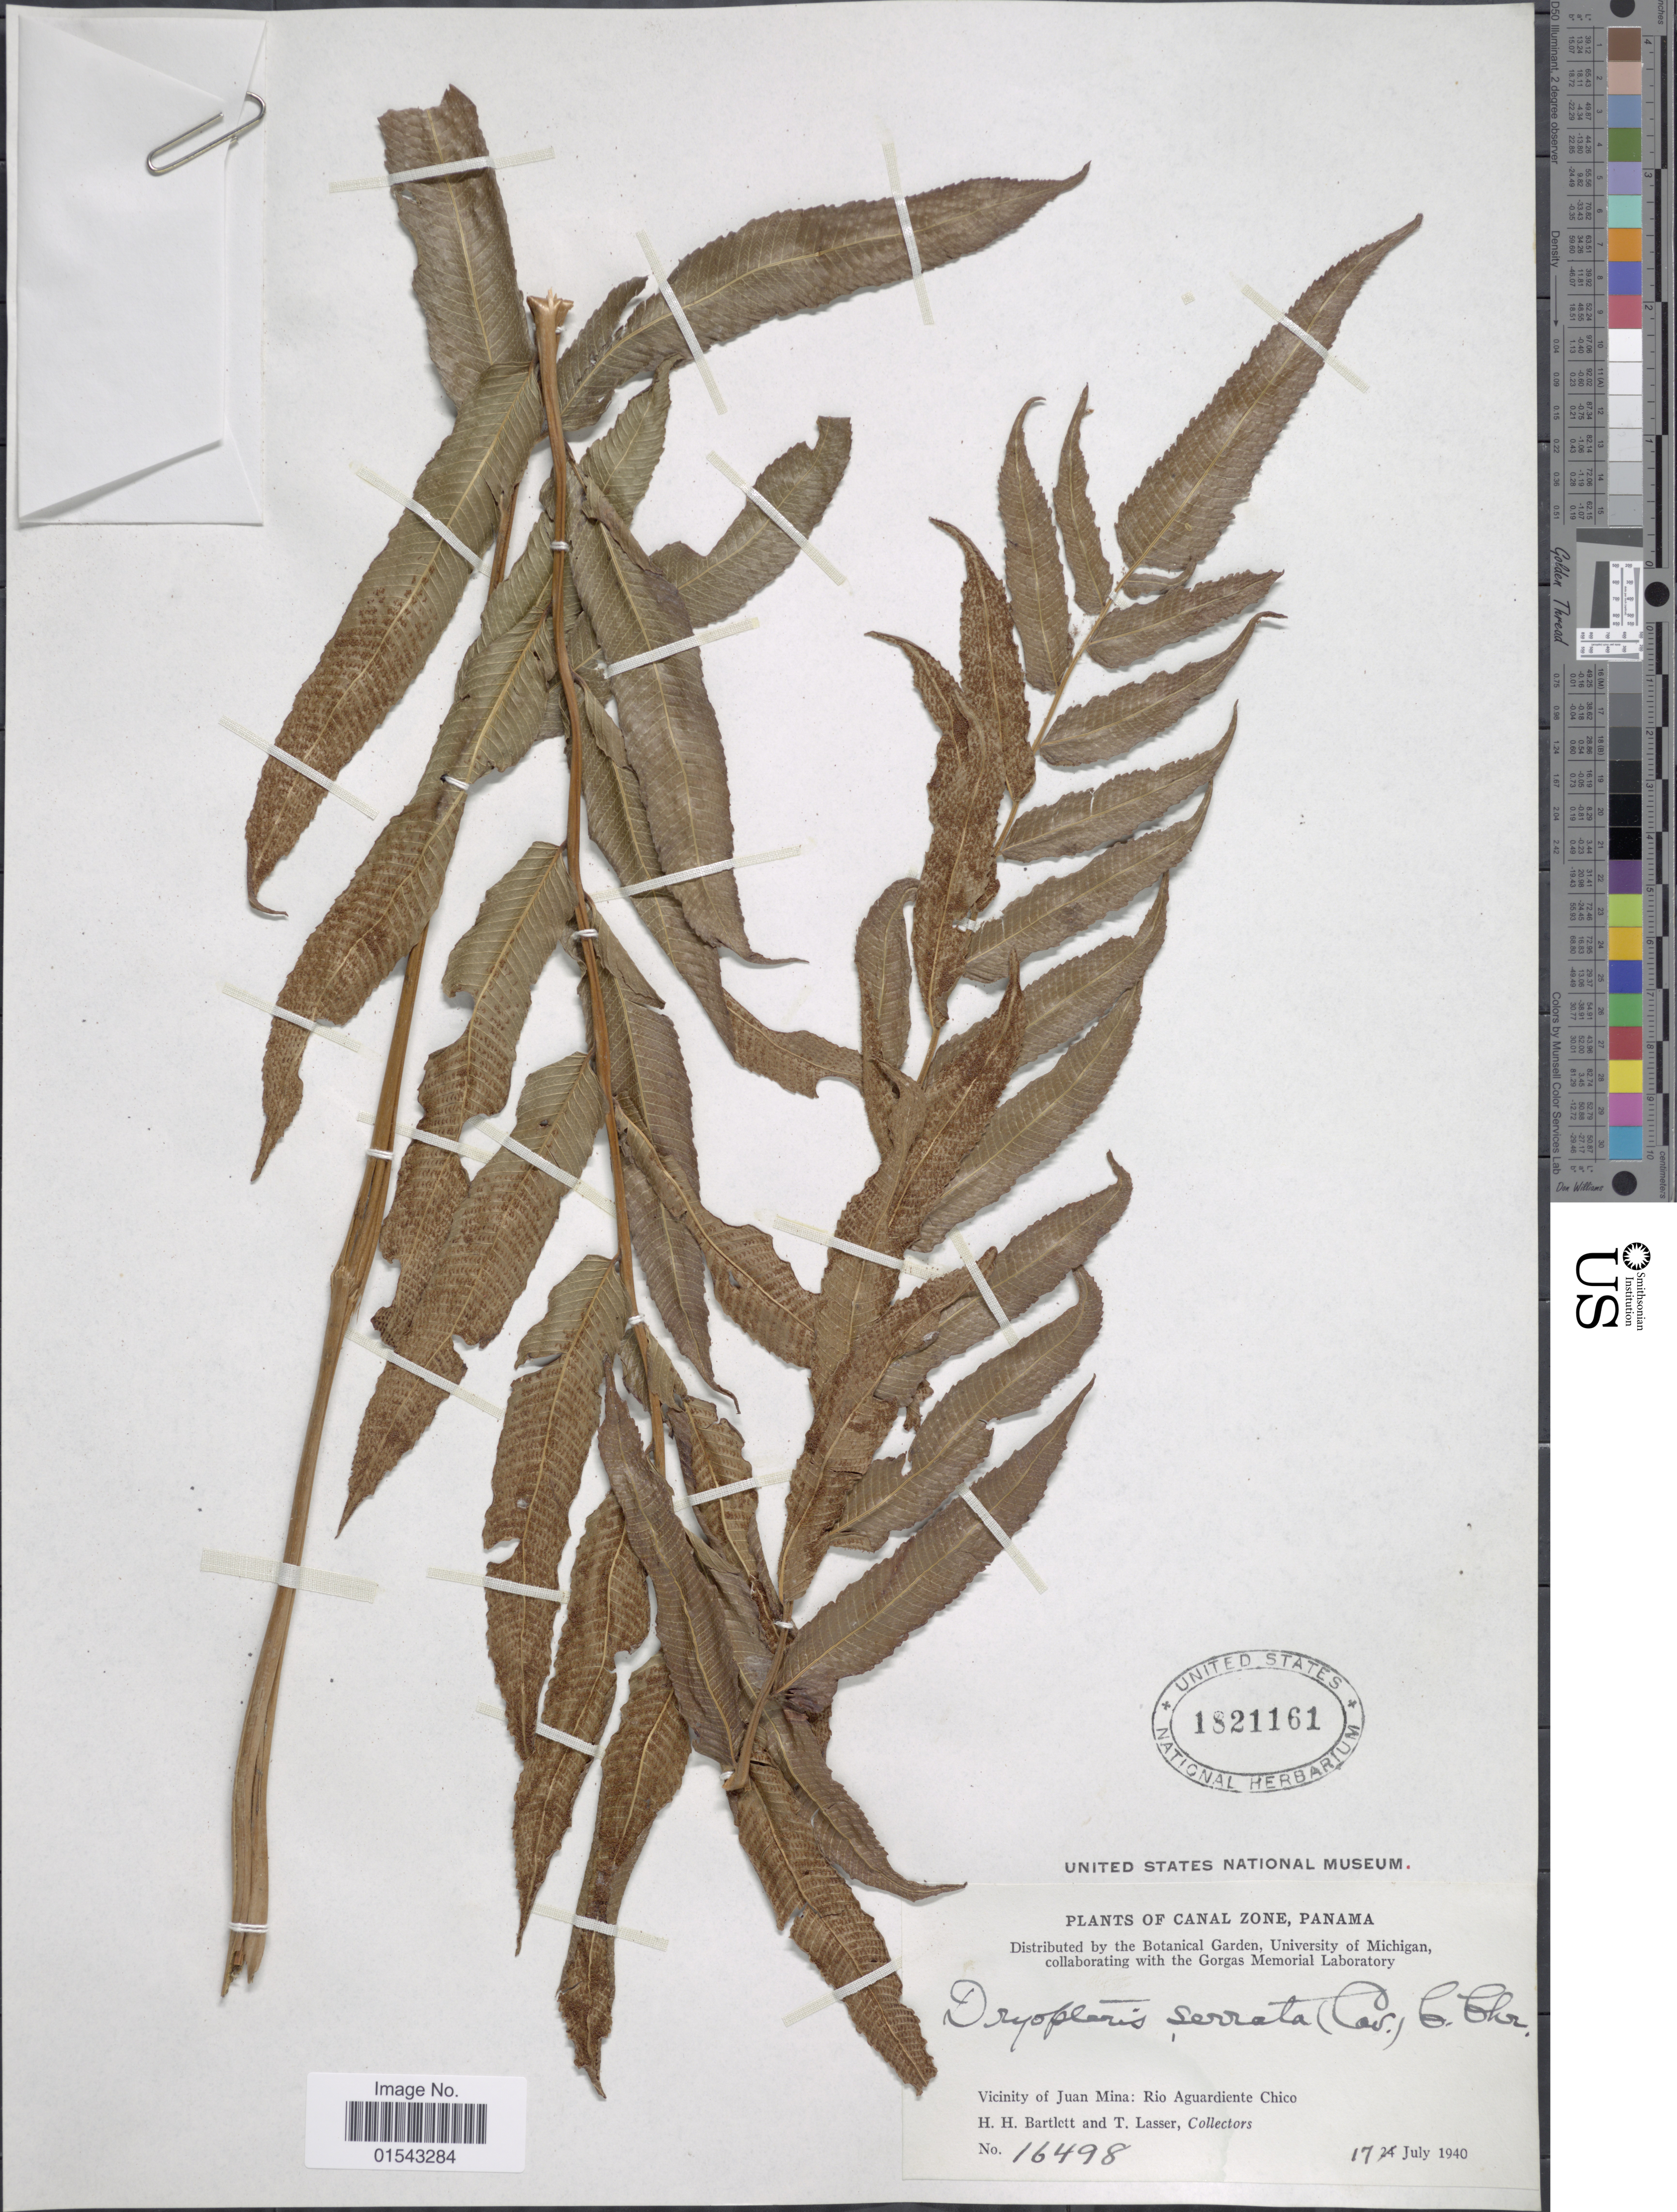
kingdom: Plantae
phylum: Tracheophyta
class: Polypodiopsida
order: Polypodiales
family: Thelypteridaceae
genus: Meniscium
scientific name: Meniscium serratum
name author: Cav.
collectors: H. H. Bartlett & T. Lasser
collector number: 16498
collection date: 1940-07-17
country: Panama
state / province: Colón / Panamá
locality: Canal Zone, Panama, vicinity of Juan Mina: Rio Aguardiente Chico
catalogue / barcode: US 1821161